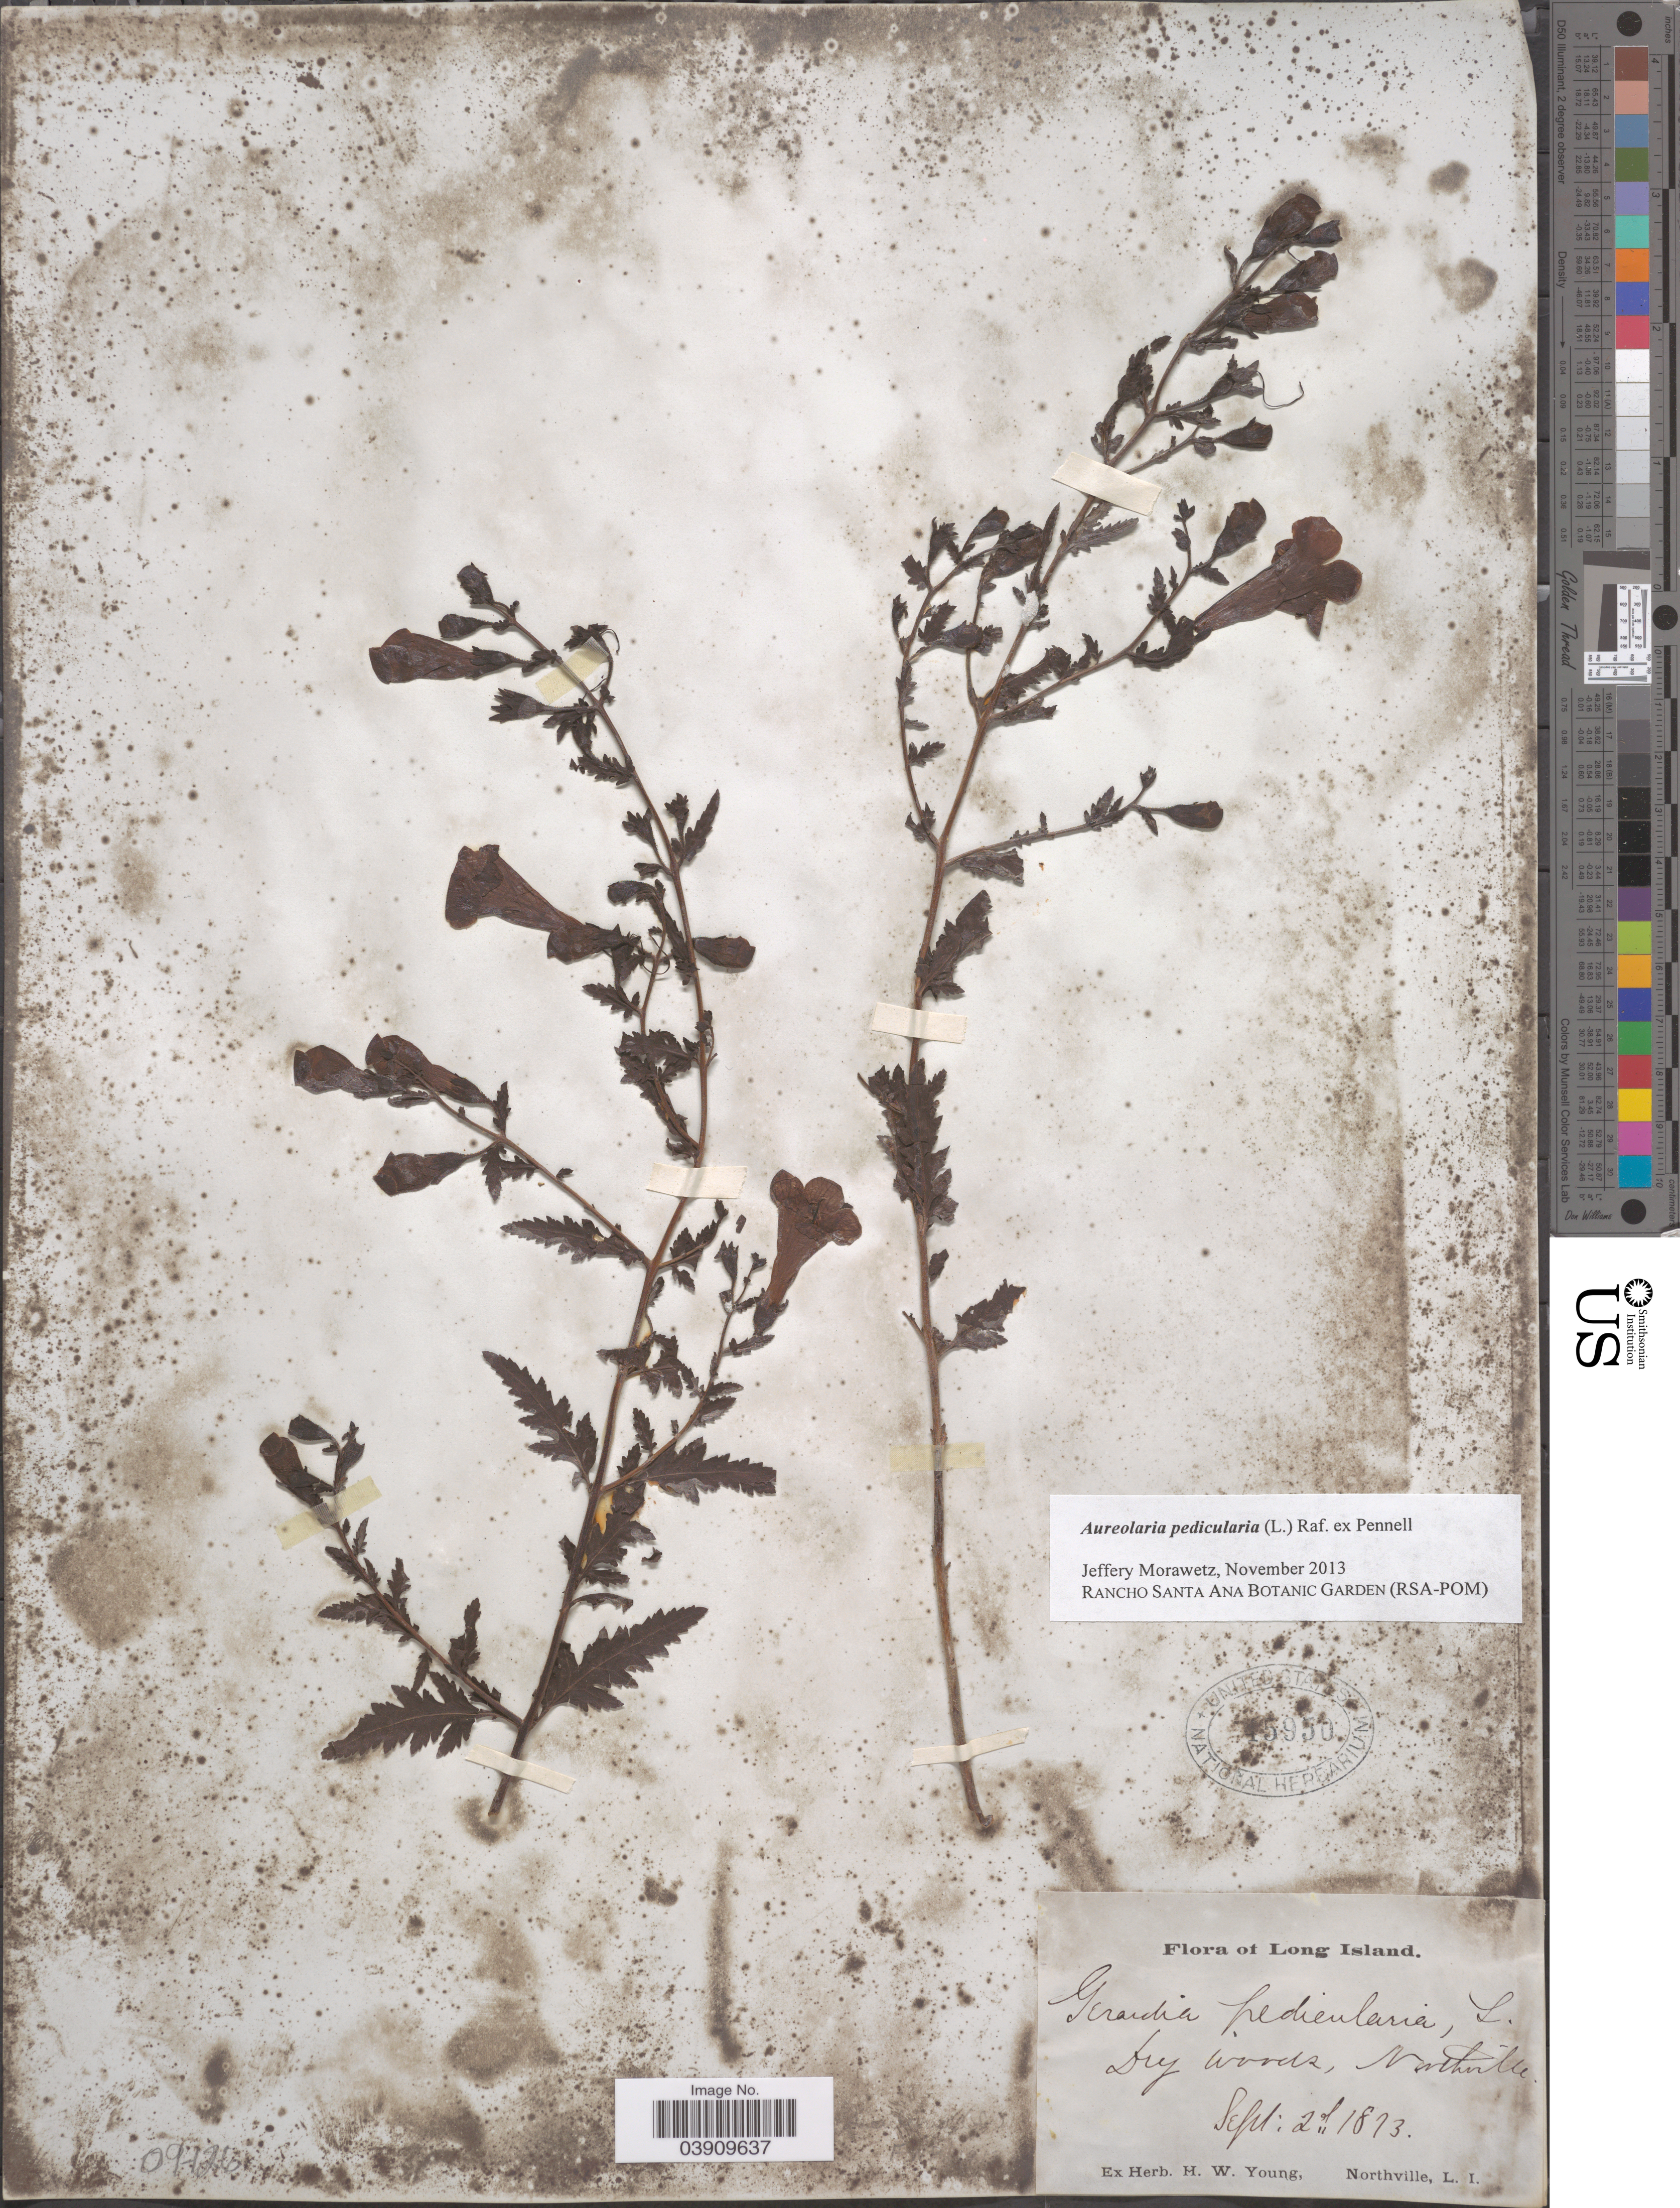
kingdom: Plantae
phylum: Tracheophyta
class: Magnoliopsida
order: Lamiales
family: Orobanchaceae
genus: Aureolaria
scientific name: Aureolaria pedicularia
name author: (L.) Raf. ex Farw.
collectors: ex herb. H.W. Young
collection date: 1873-09-02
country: United States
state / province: New York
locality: Long Island. Northville.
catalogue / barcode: US 45950